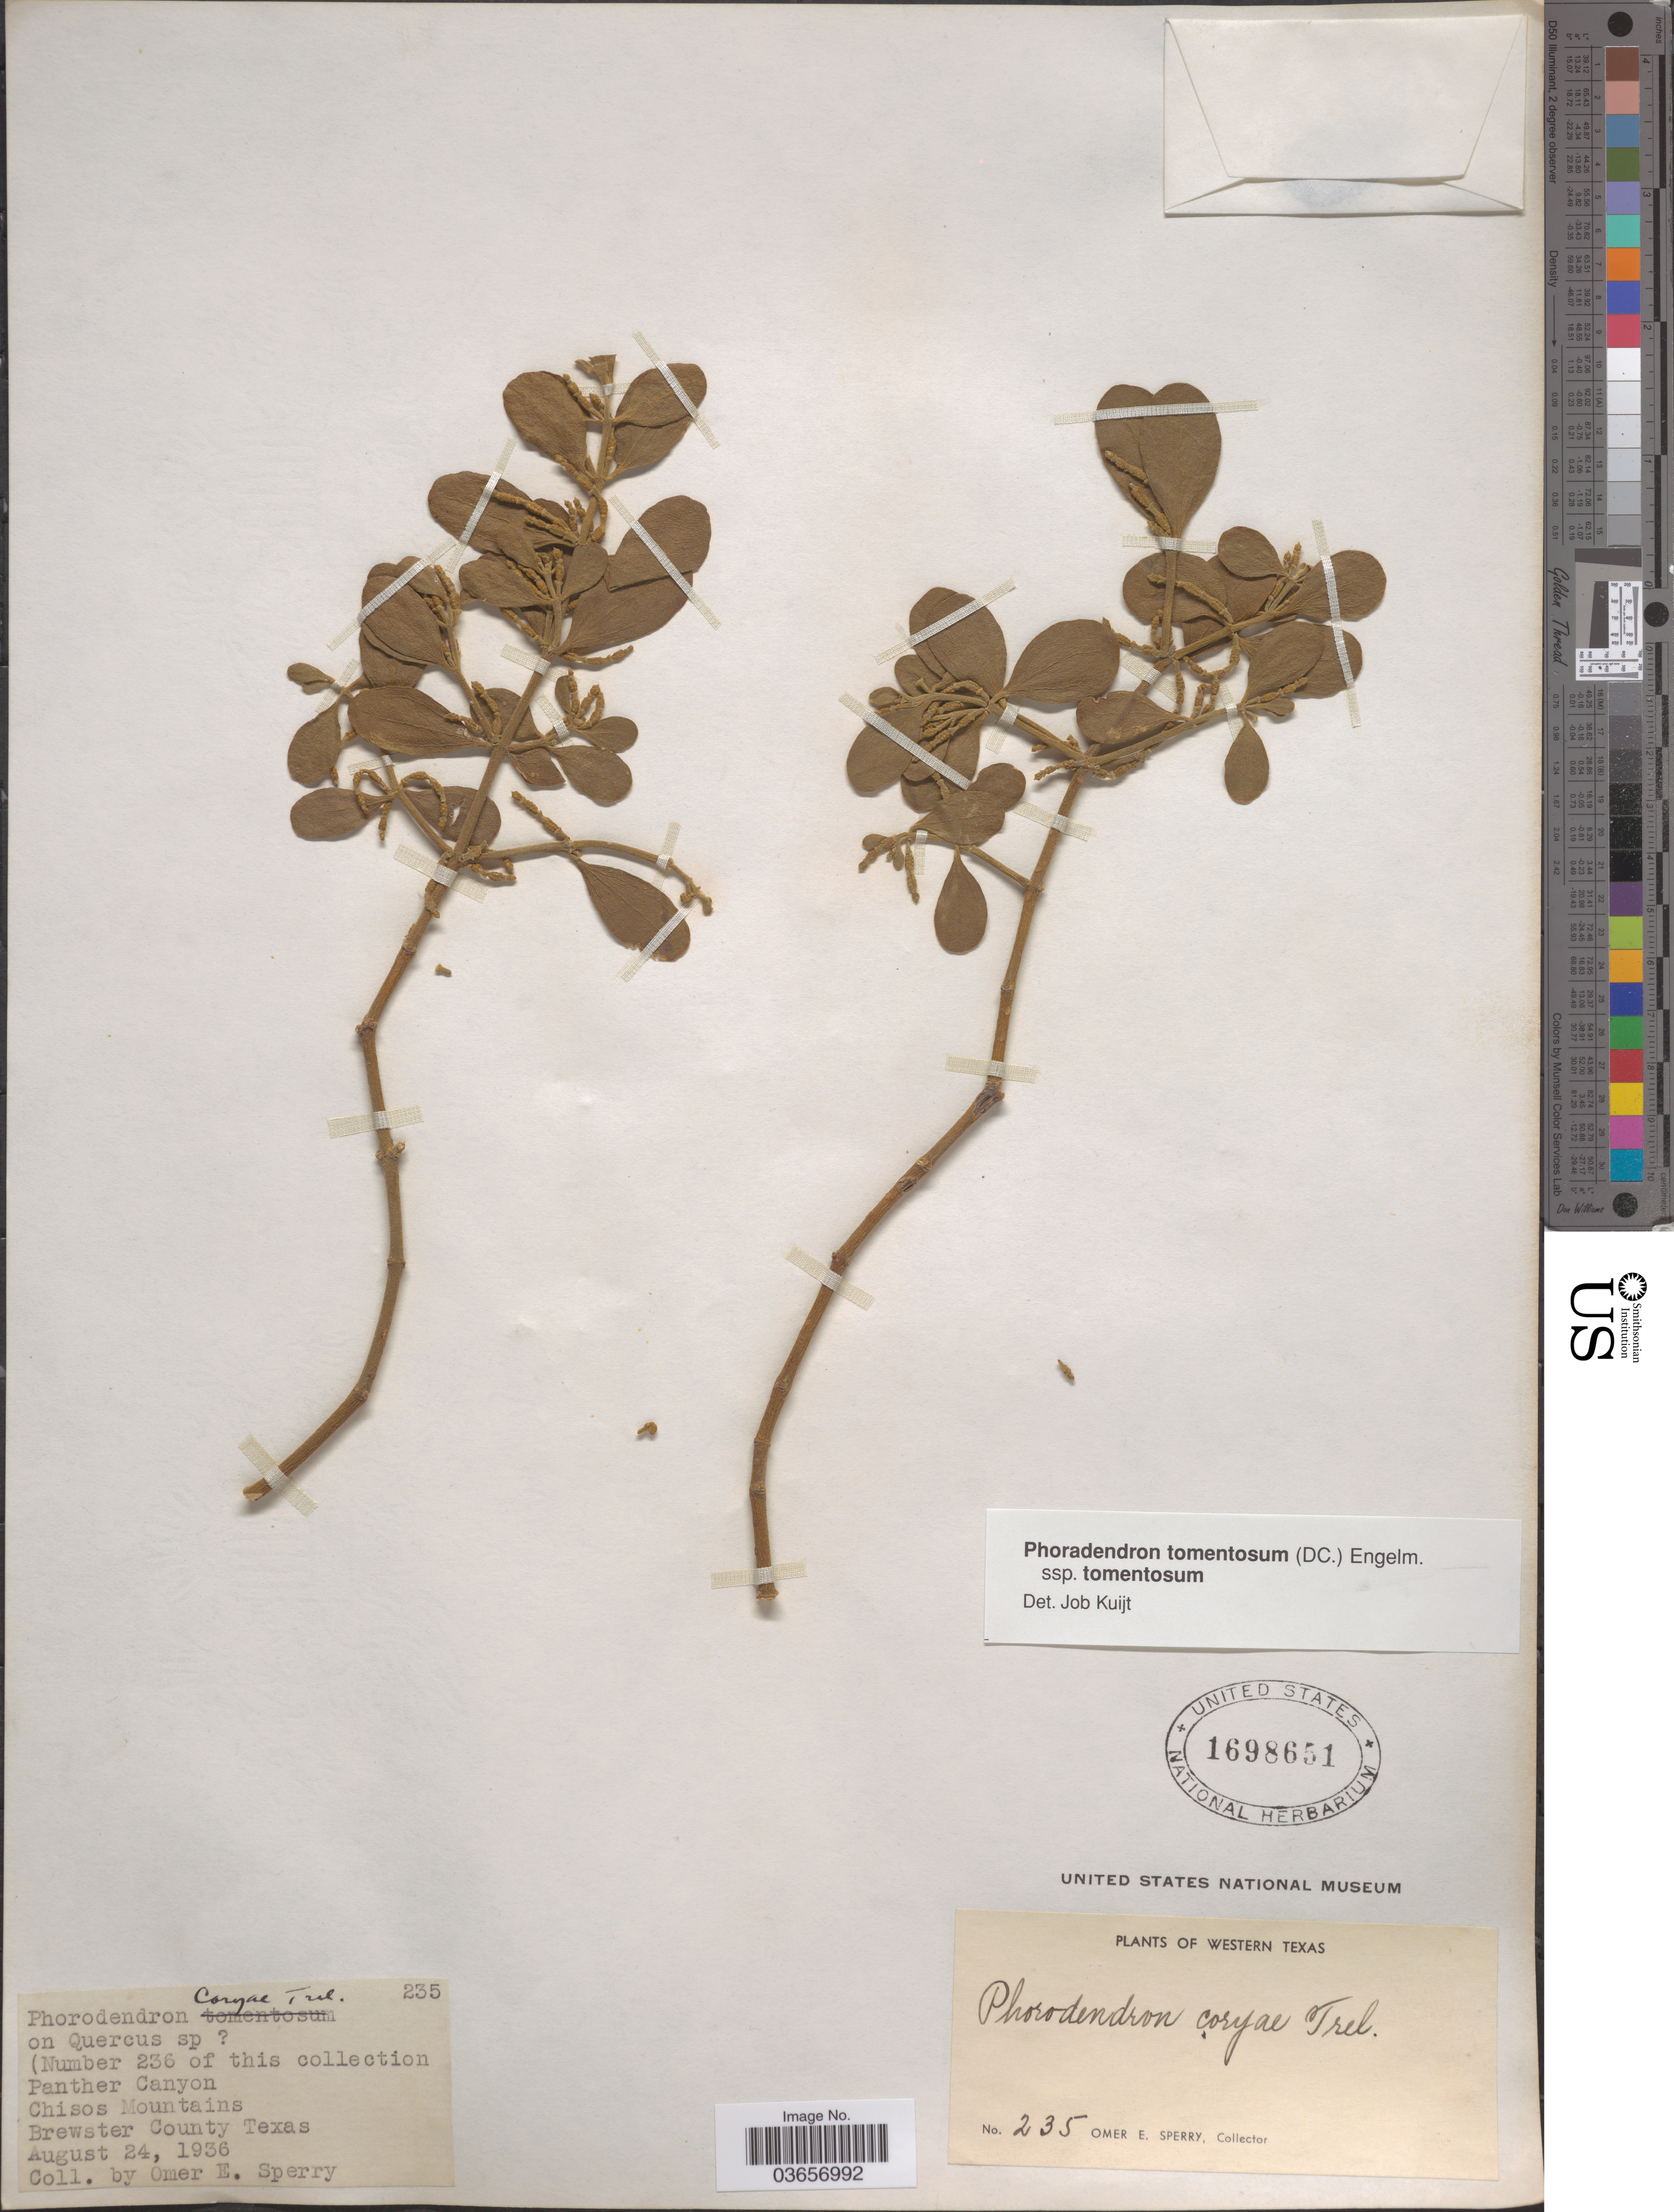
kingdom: Plantae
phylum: Tracheophyta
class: Magnoliopsida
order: Santalales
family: Viscaceae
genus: Phoradendron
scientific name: Phoradendron tomentosum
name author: DC.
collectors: O. E. Sperry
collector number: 235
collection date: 1936-08-24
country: United States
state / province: Texas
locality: Western Texas. Panther Canyon Chisos Mountains Brewster County.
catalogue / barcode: US 1698651